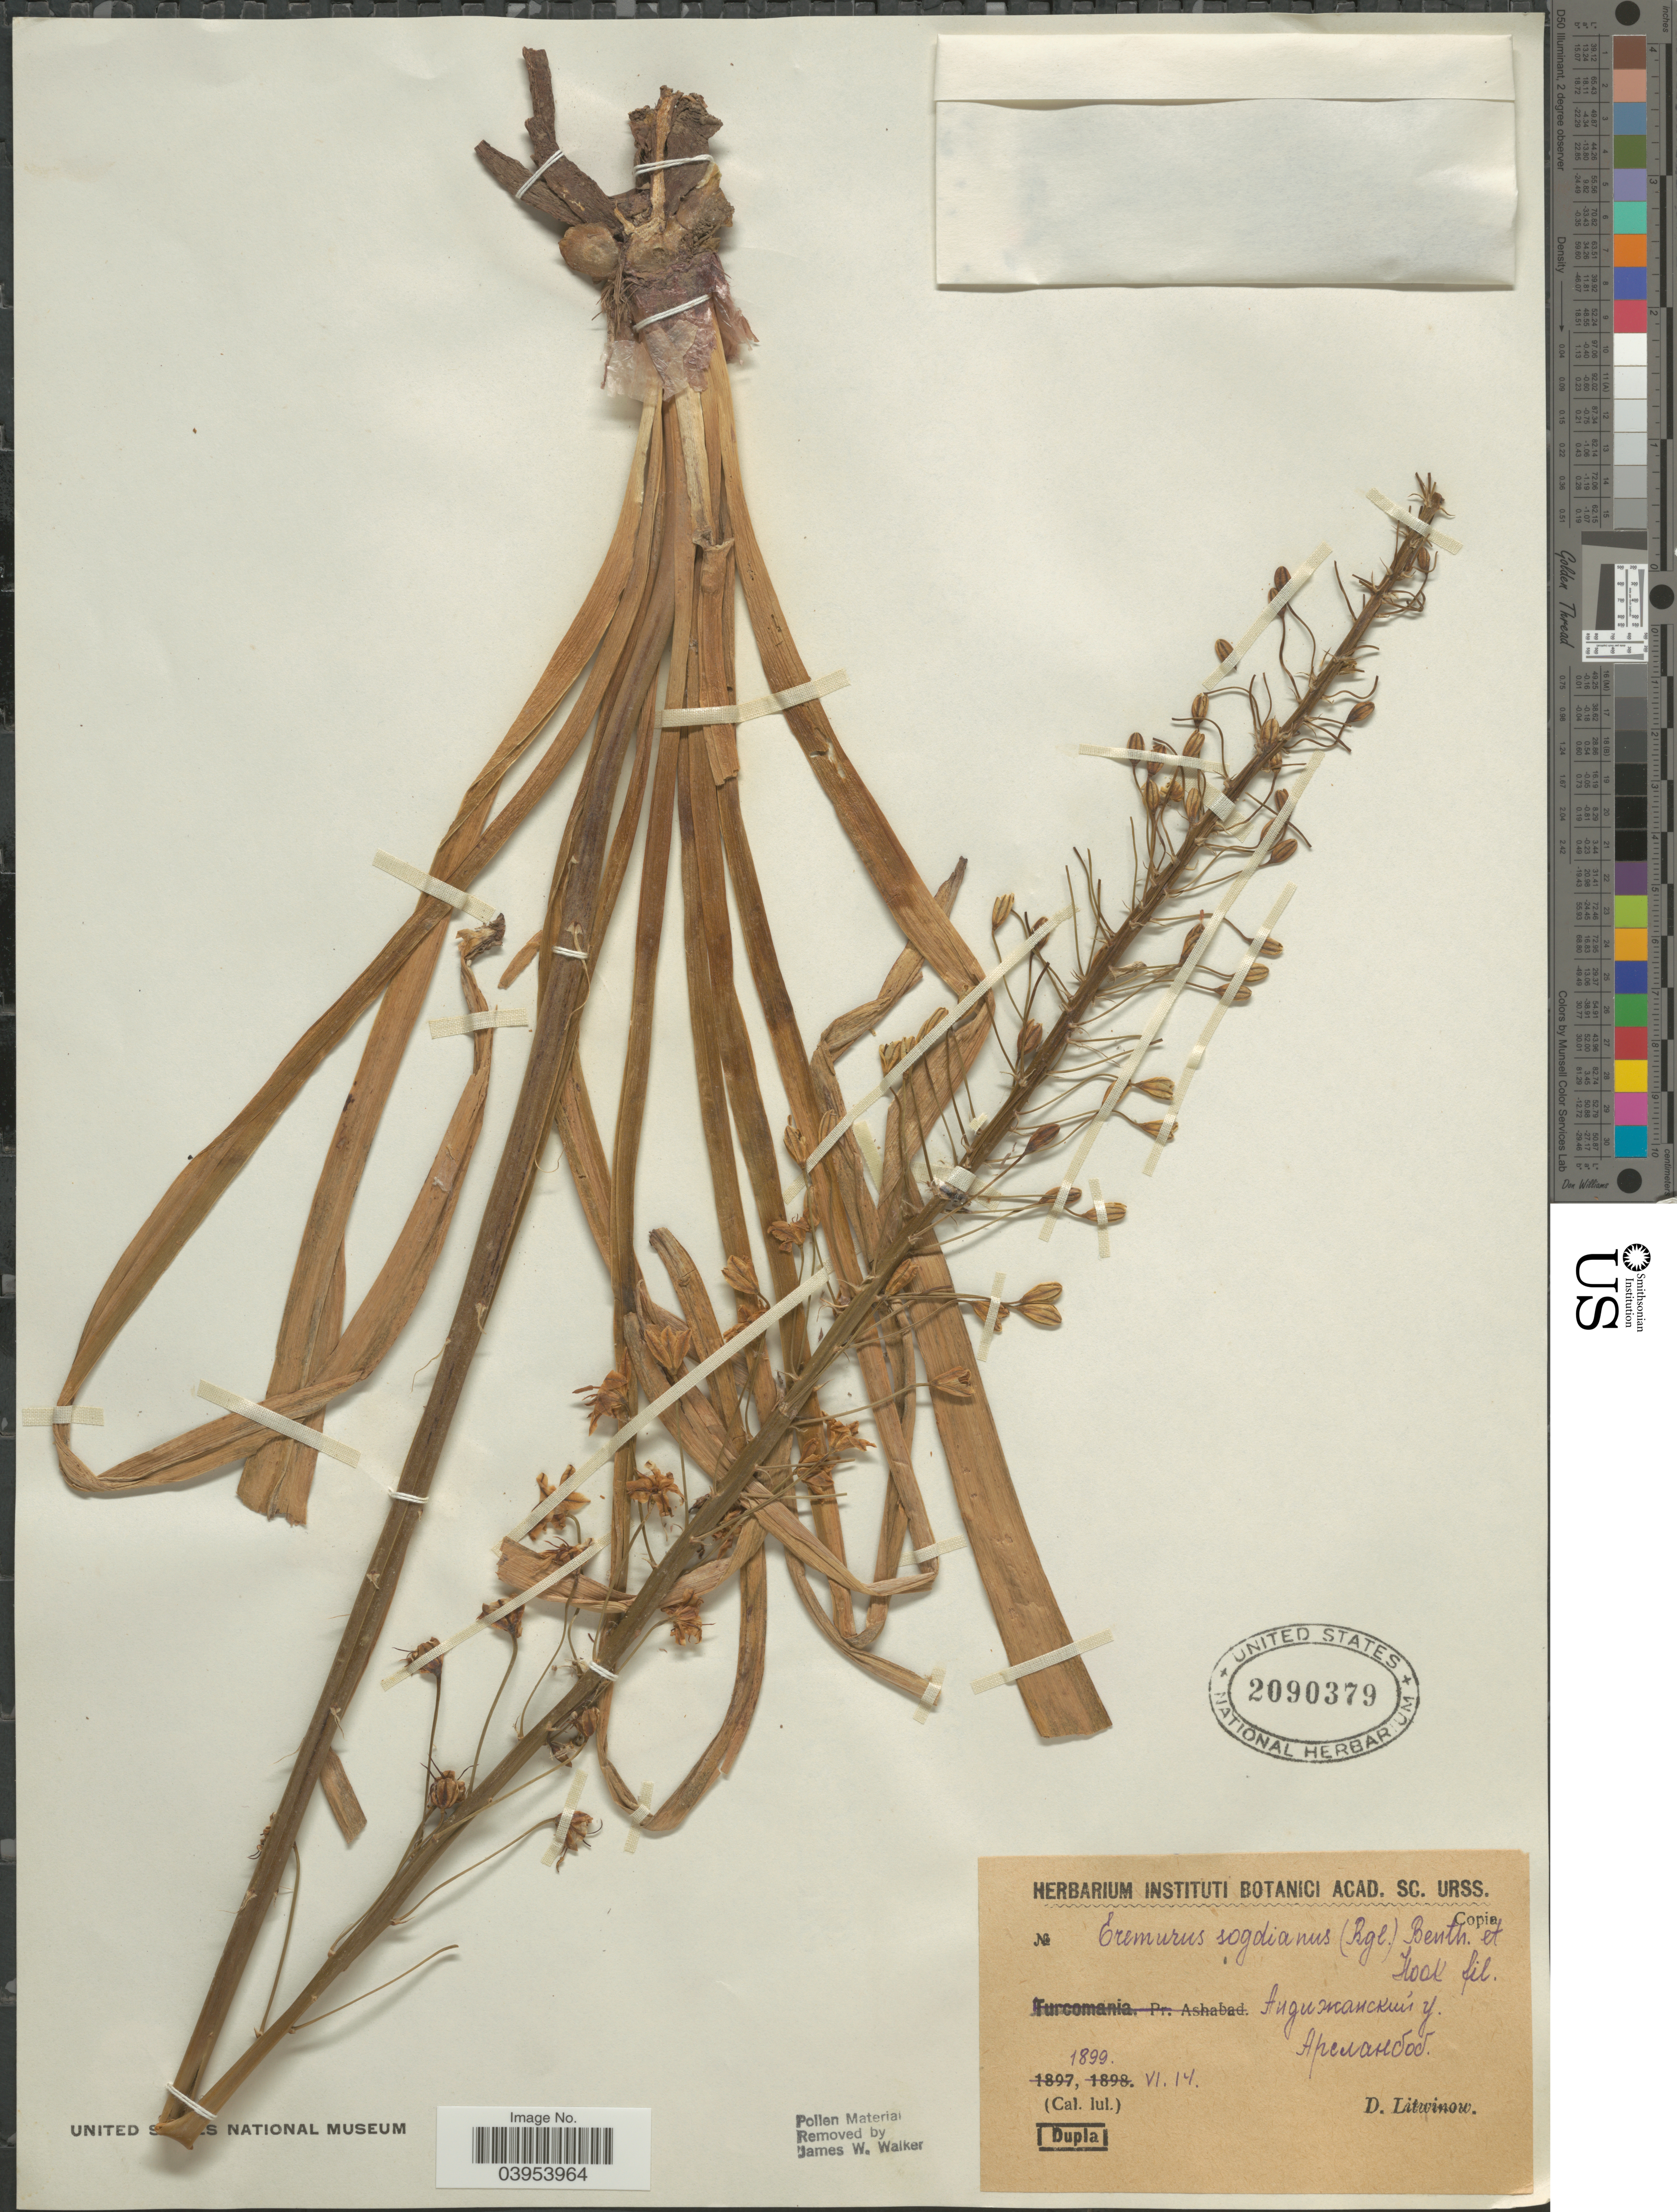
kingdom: Plantae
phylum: Tracheophyta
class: Liliopsida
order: Asparagales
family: Asphodelaceae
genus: Eremurus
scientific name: Eremurus soogdianus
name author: (Regel) Benth. & Hook. f.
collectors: D. Litwinow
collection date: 1899-06-14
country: Kyrgyzstan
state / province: Jalal-Abad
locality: Arslanbob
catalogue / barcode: US 2090379